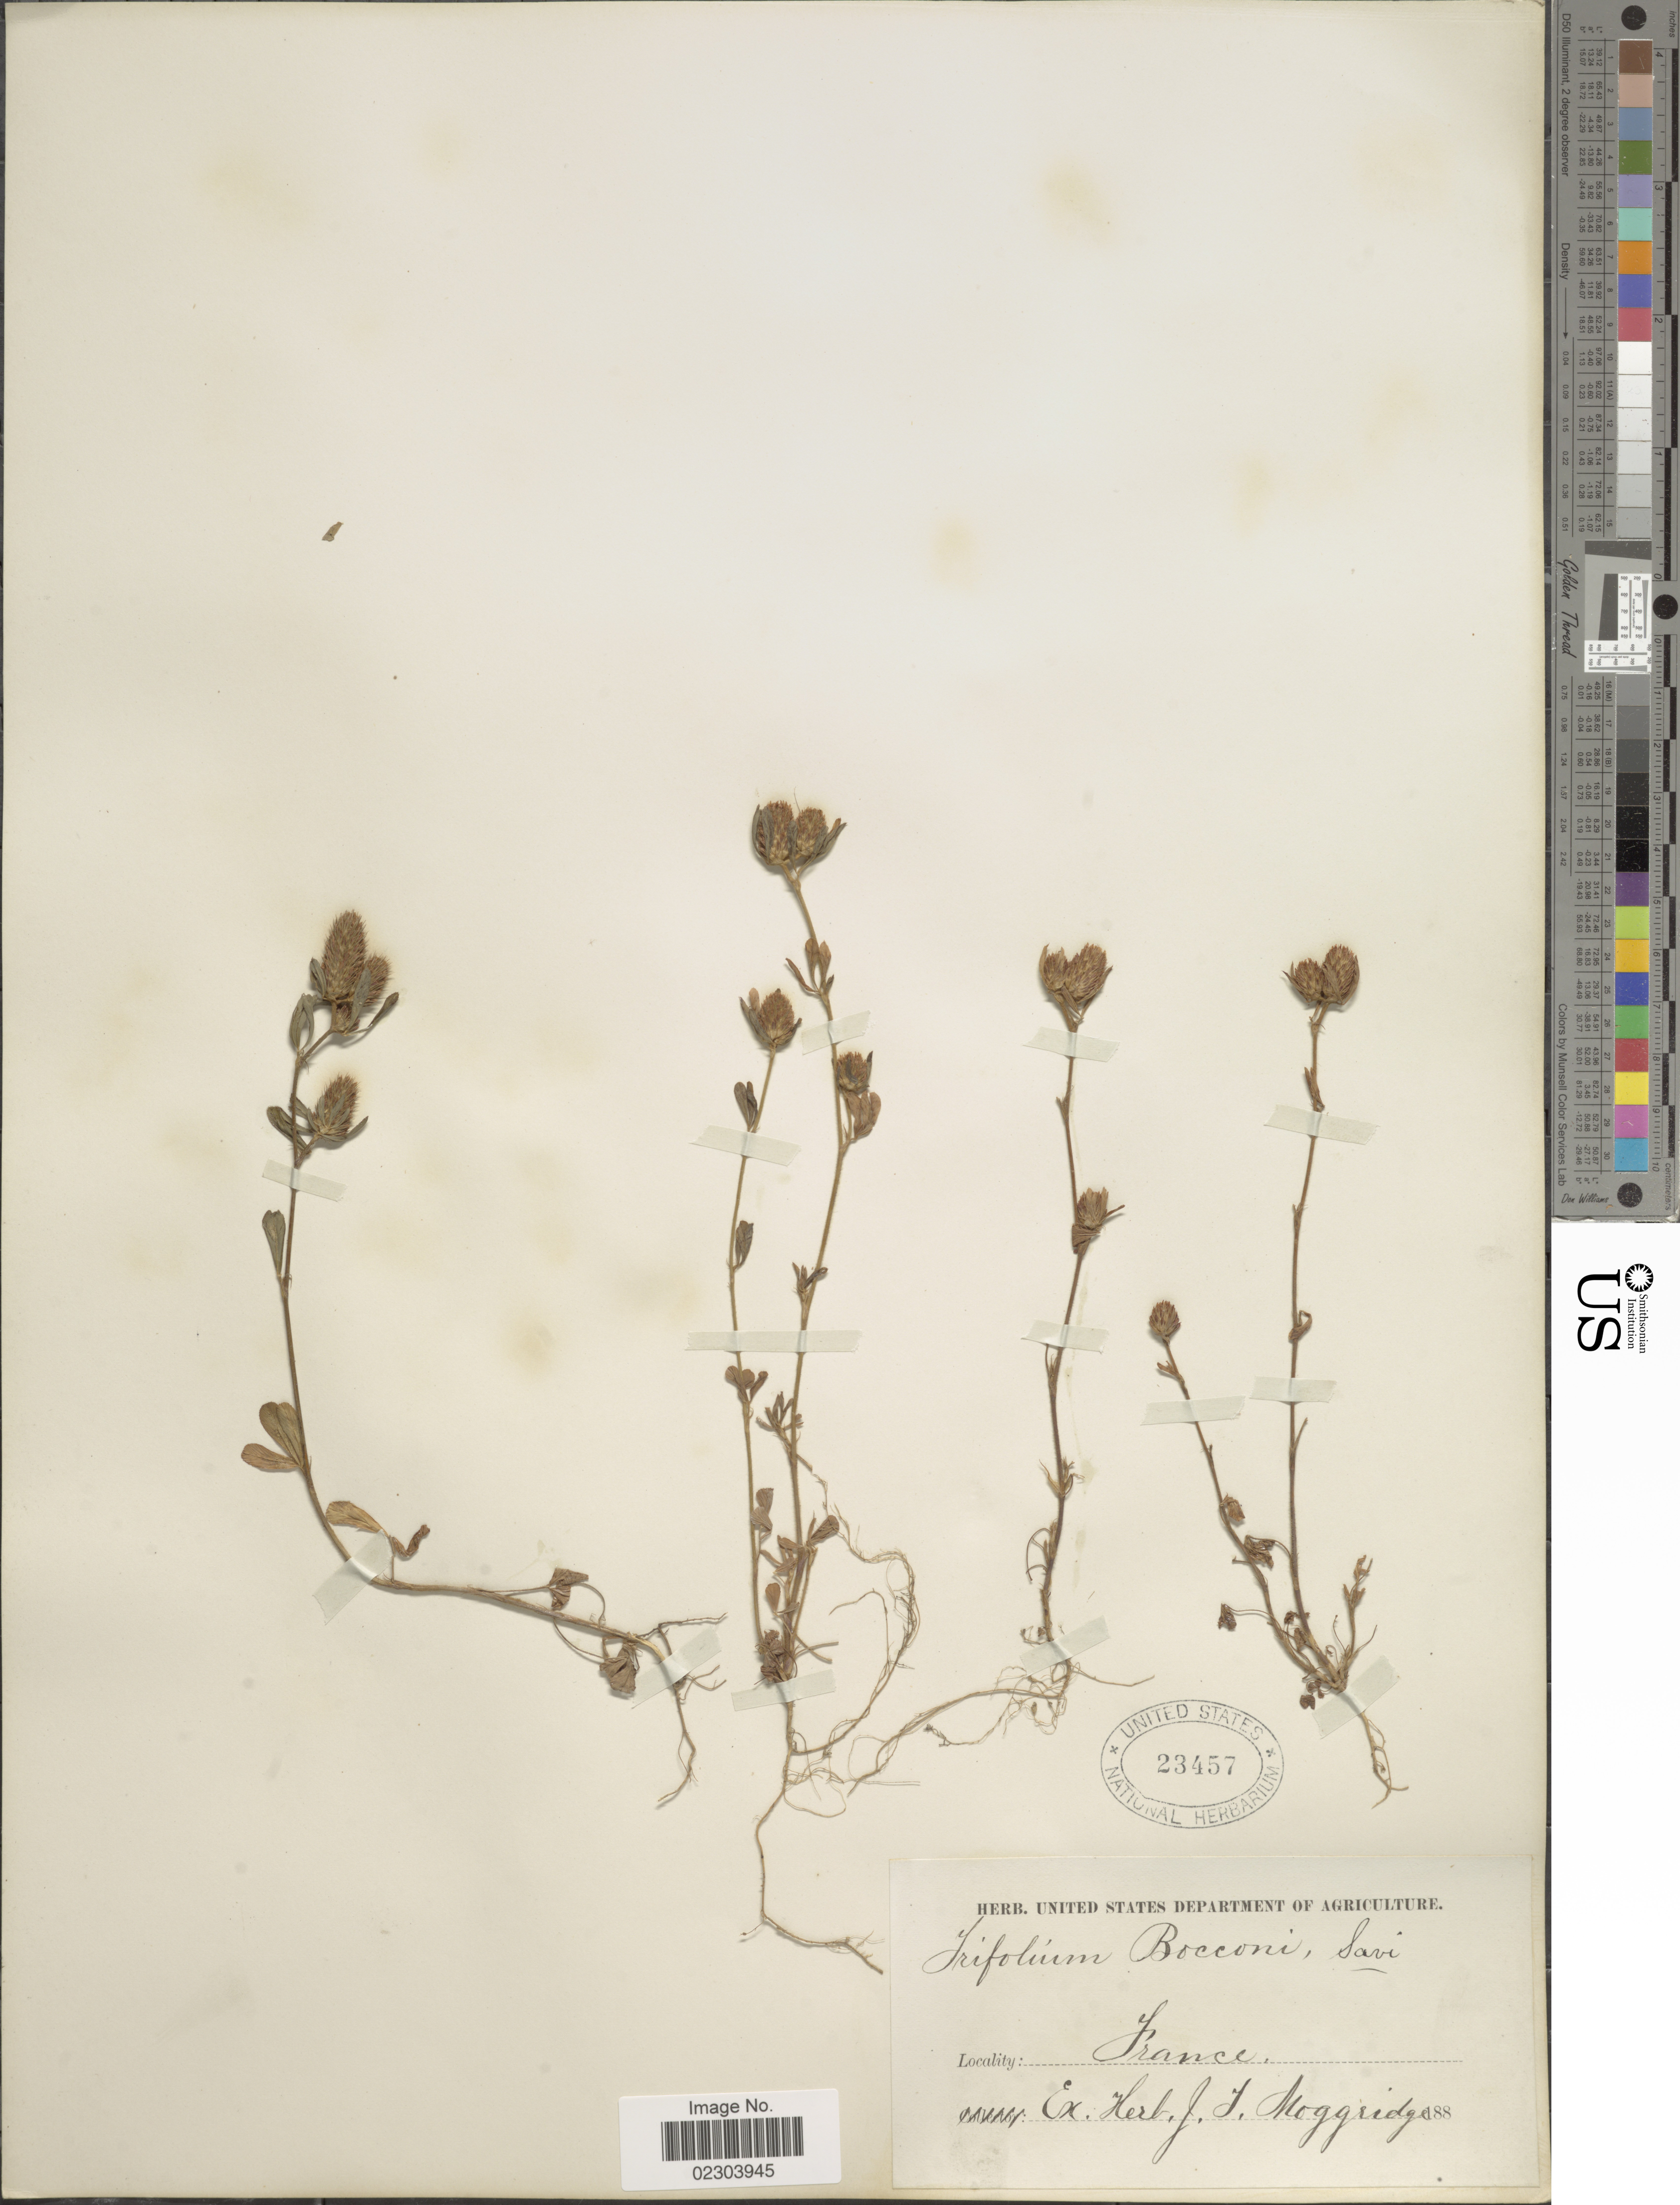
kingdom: Plantae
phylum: Tracheophyta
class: Magnoliopsida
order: Fabales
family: Fabaceae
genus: Trifolium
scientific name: Trifolium bocconei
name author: Savi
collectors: ex herb. J.T. Moggridge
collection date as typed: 188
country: France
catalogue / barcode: US 23457